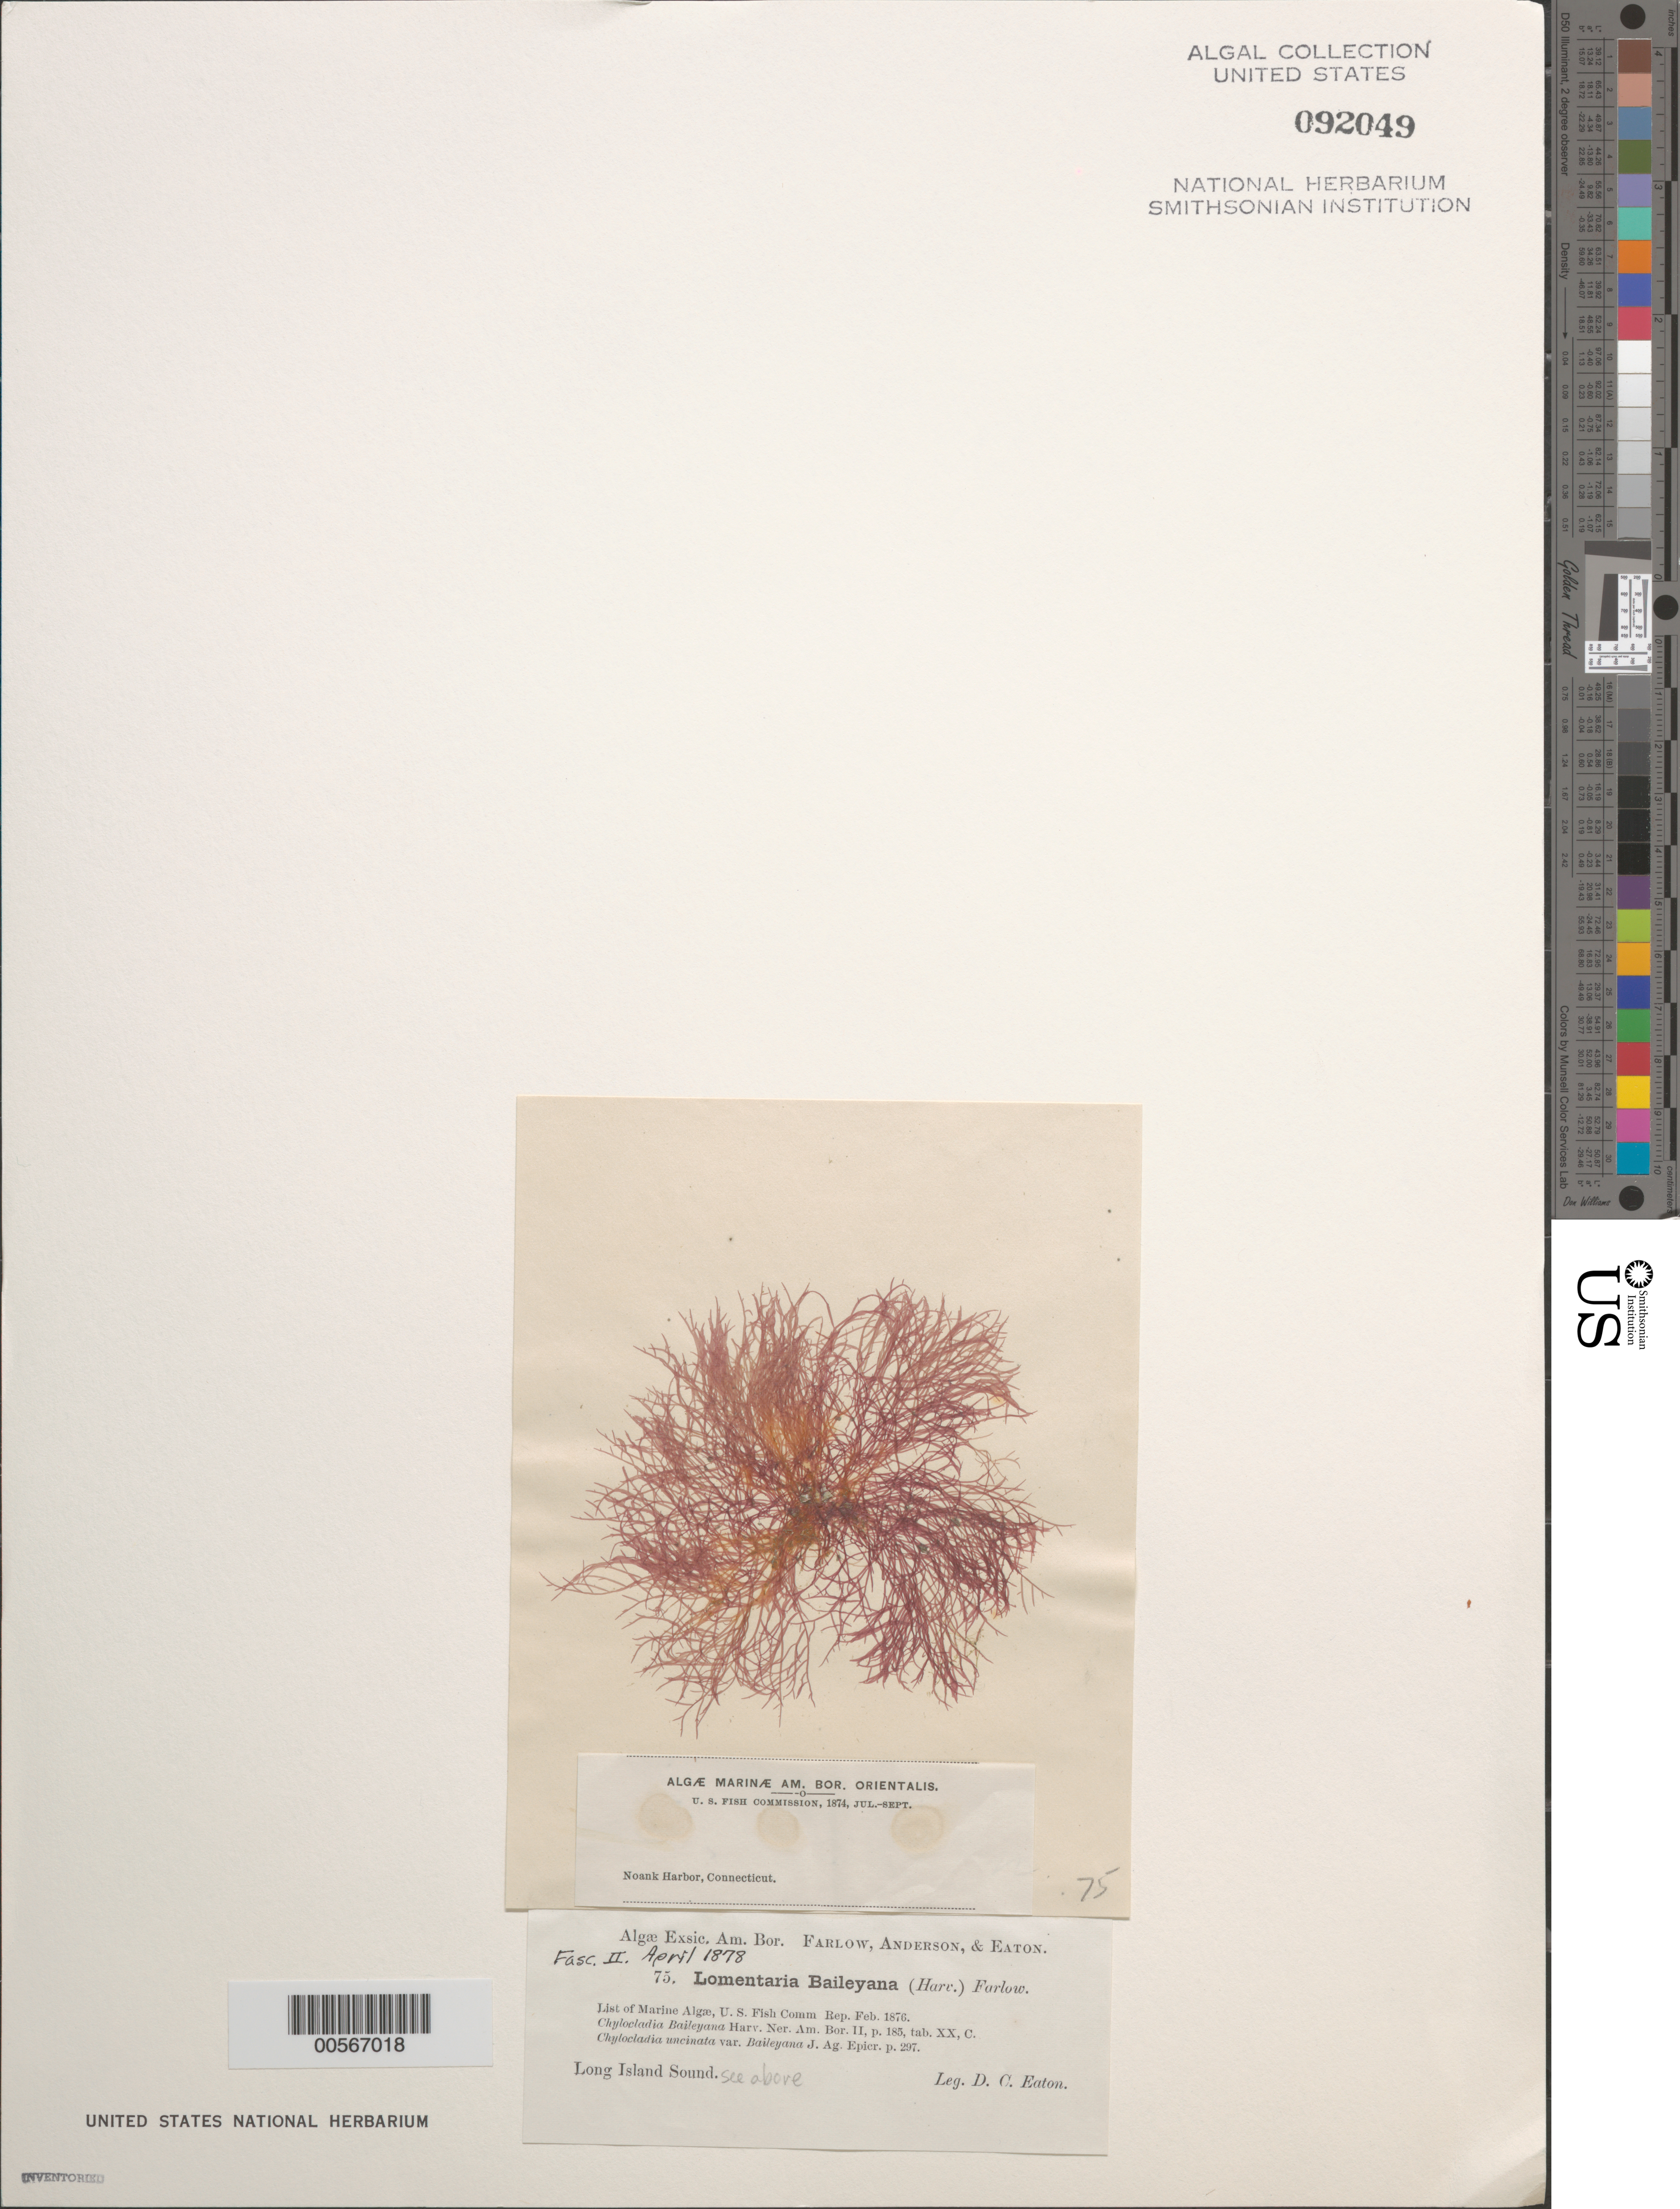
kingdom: Plantae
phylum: Rhodophyta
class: Florideophyceae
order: Rhodymeniales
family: Lomentariaceae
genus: Hooperia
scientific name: Hooperia divaricata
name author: (Durant) M.J. Wynne et al.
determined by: Algae name updating Project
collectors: D. C. Eaton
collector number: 75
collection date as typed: Jul 1874 TO -- Aug 1874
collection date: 1874-07/1874-08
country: United States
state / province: Connecticut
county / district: New London County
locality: Noank Harbor, Long Island Sound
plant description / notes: Farlow, Anderson & Eaton, Algae Exsiccatae Americae Borealis, Fasc. II, 1878; US Fish Commission, 1874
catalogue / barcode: US 92049